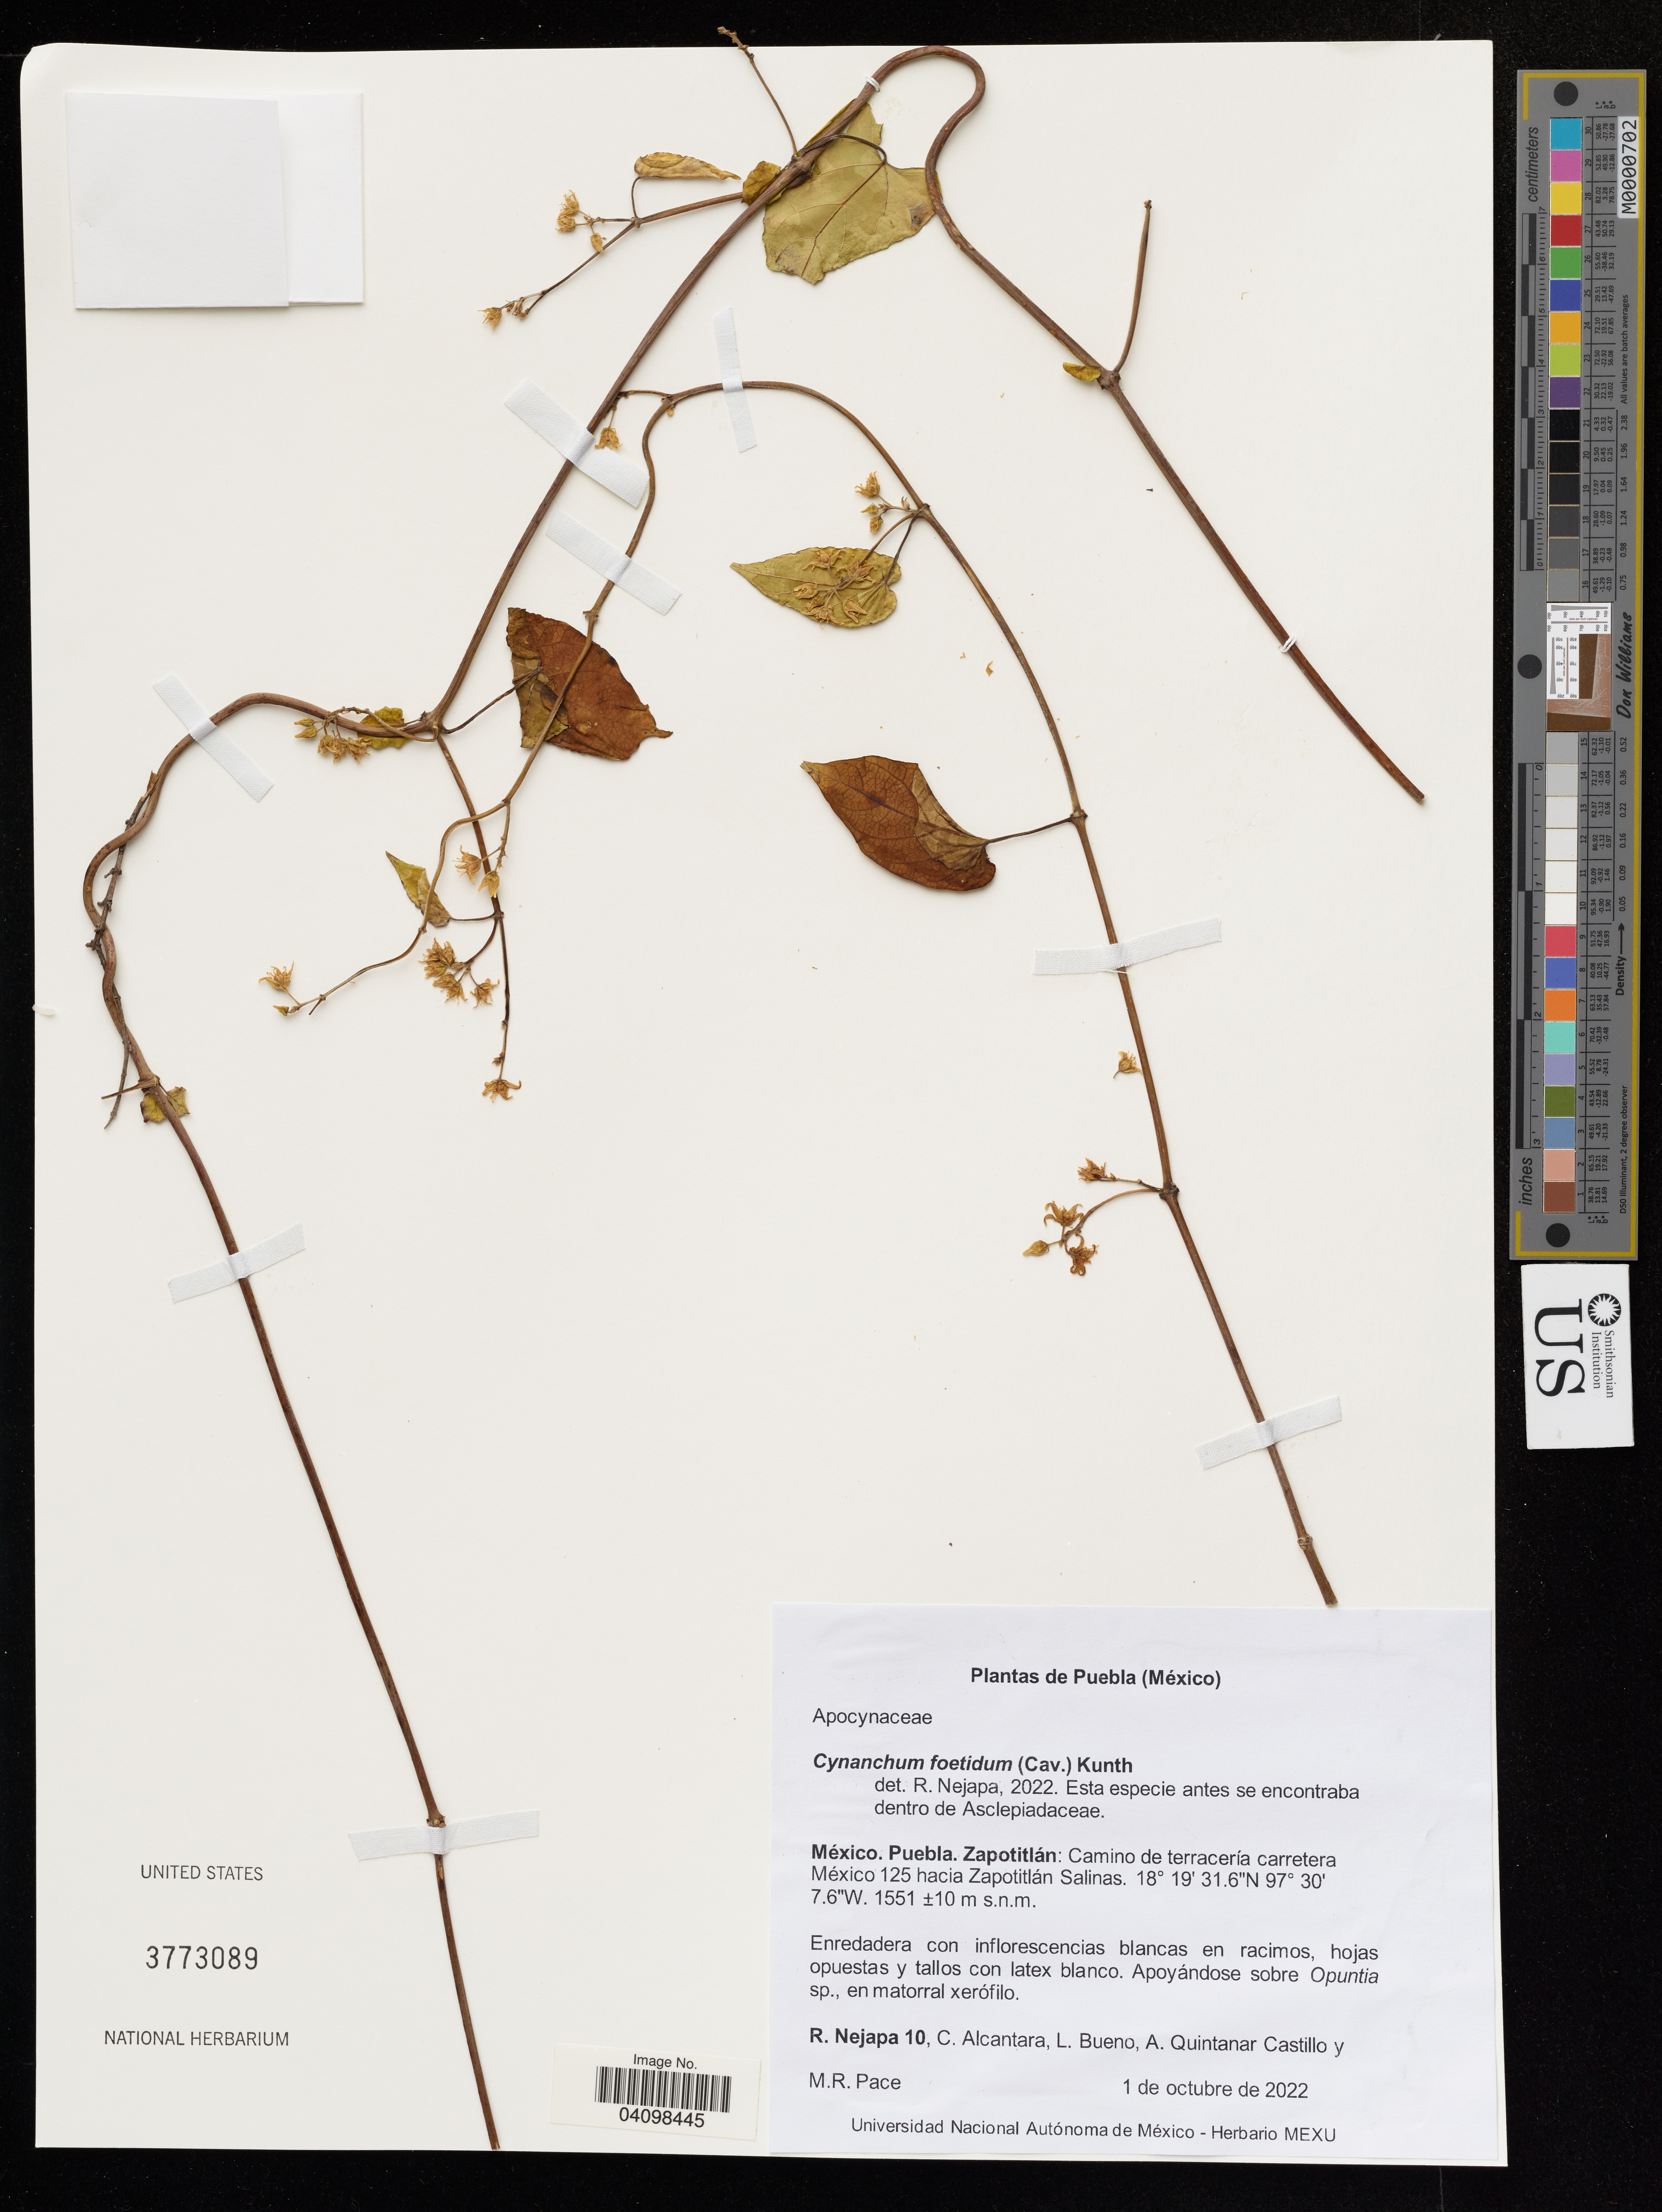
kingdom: Plantae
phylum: Tracheophyta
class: Magnoliopsida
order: Gentianales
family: Apocynaceae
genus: Cynanchum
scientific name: Cynanchum foetidum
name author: (Cav.) Kunth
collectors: R. Nejapa, C. Alcantara & A. Quintanar Castillo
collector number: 10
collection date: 2022-10-01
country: Mexico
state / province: Puebla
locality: Zapotitlán: Camino de terracería carretera México 125 hacia Zapotitlán Salinas.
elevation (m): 10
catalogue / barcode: US 3773089